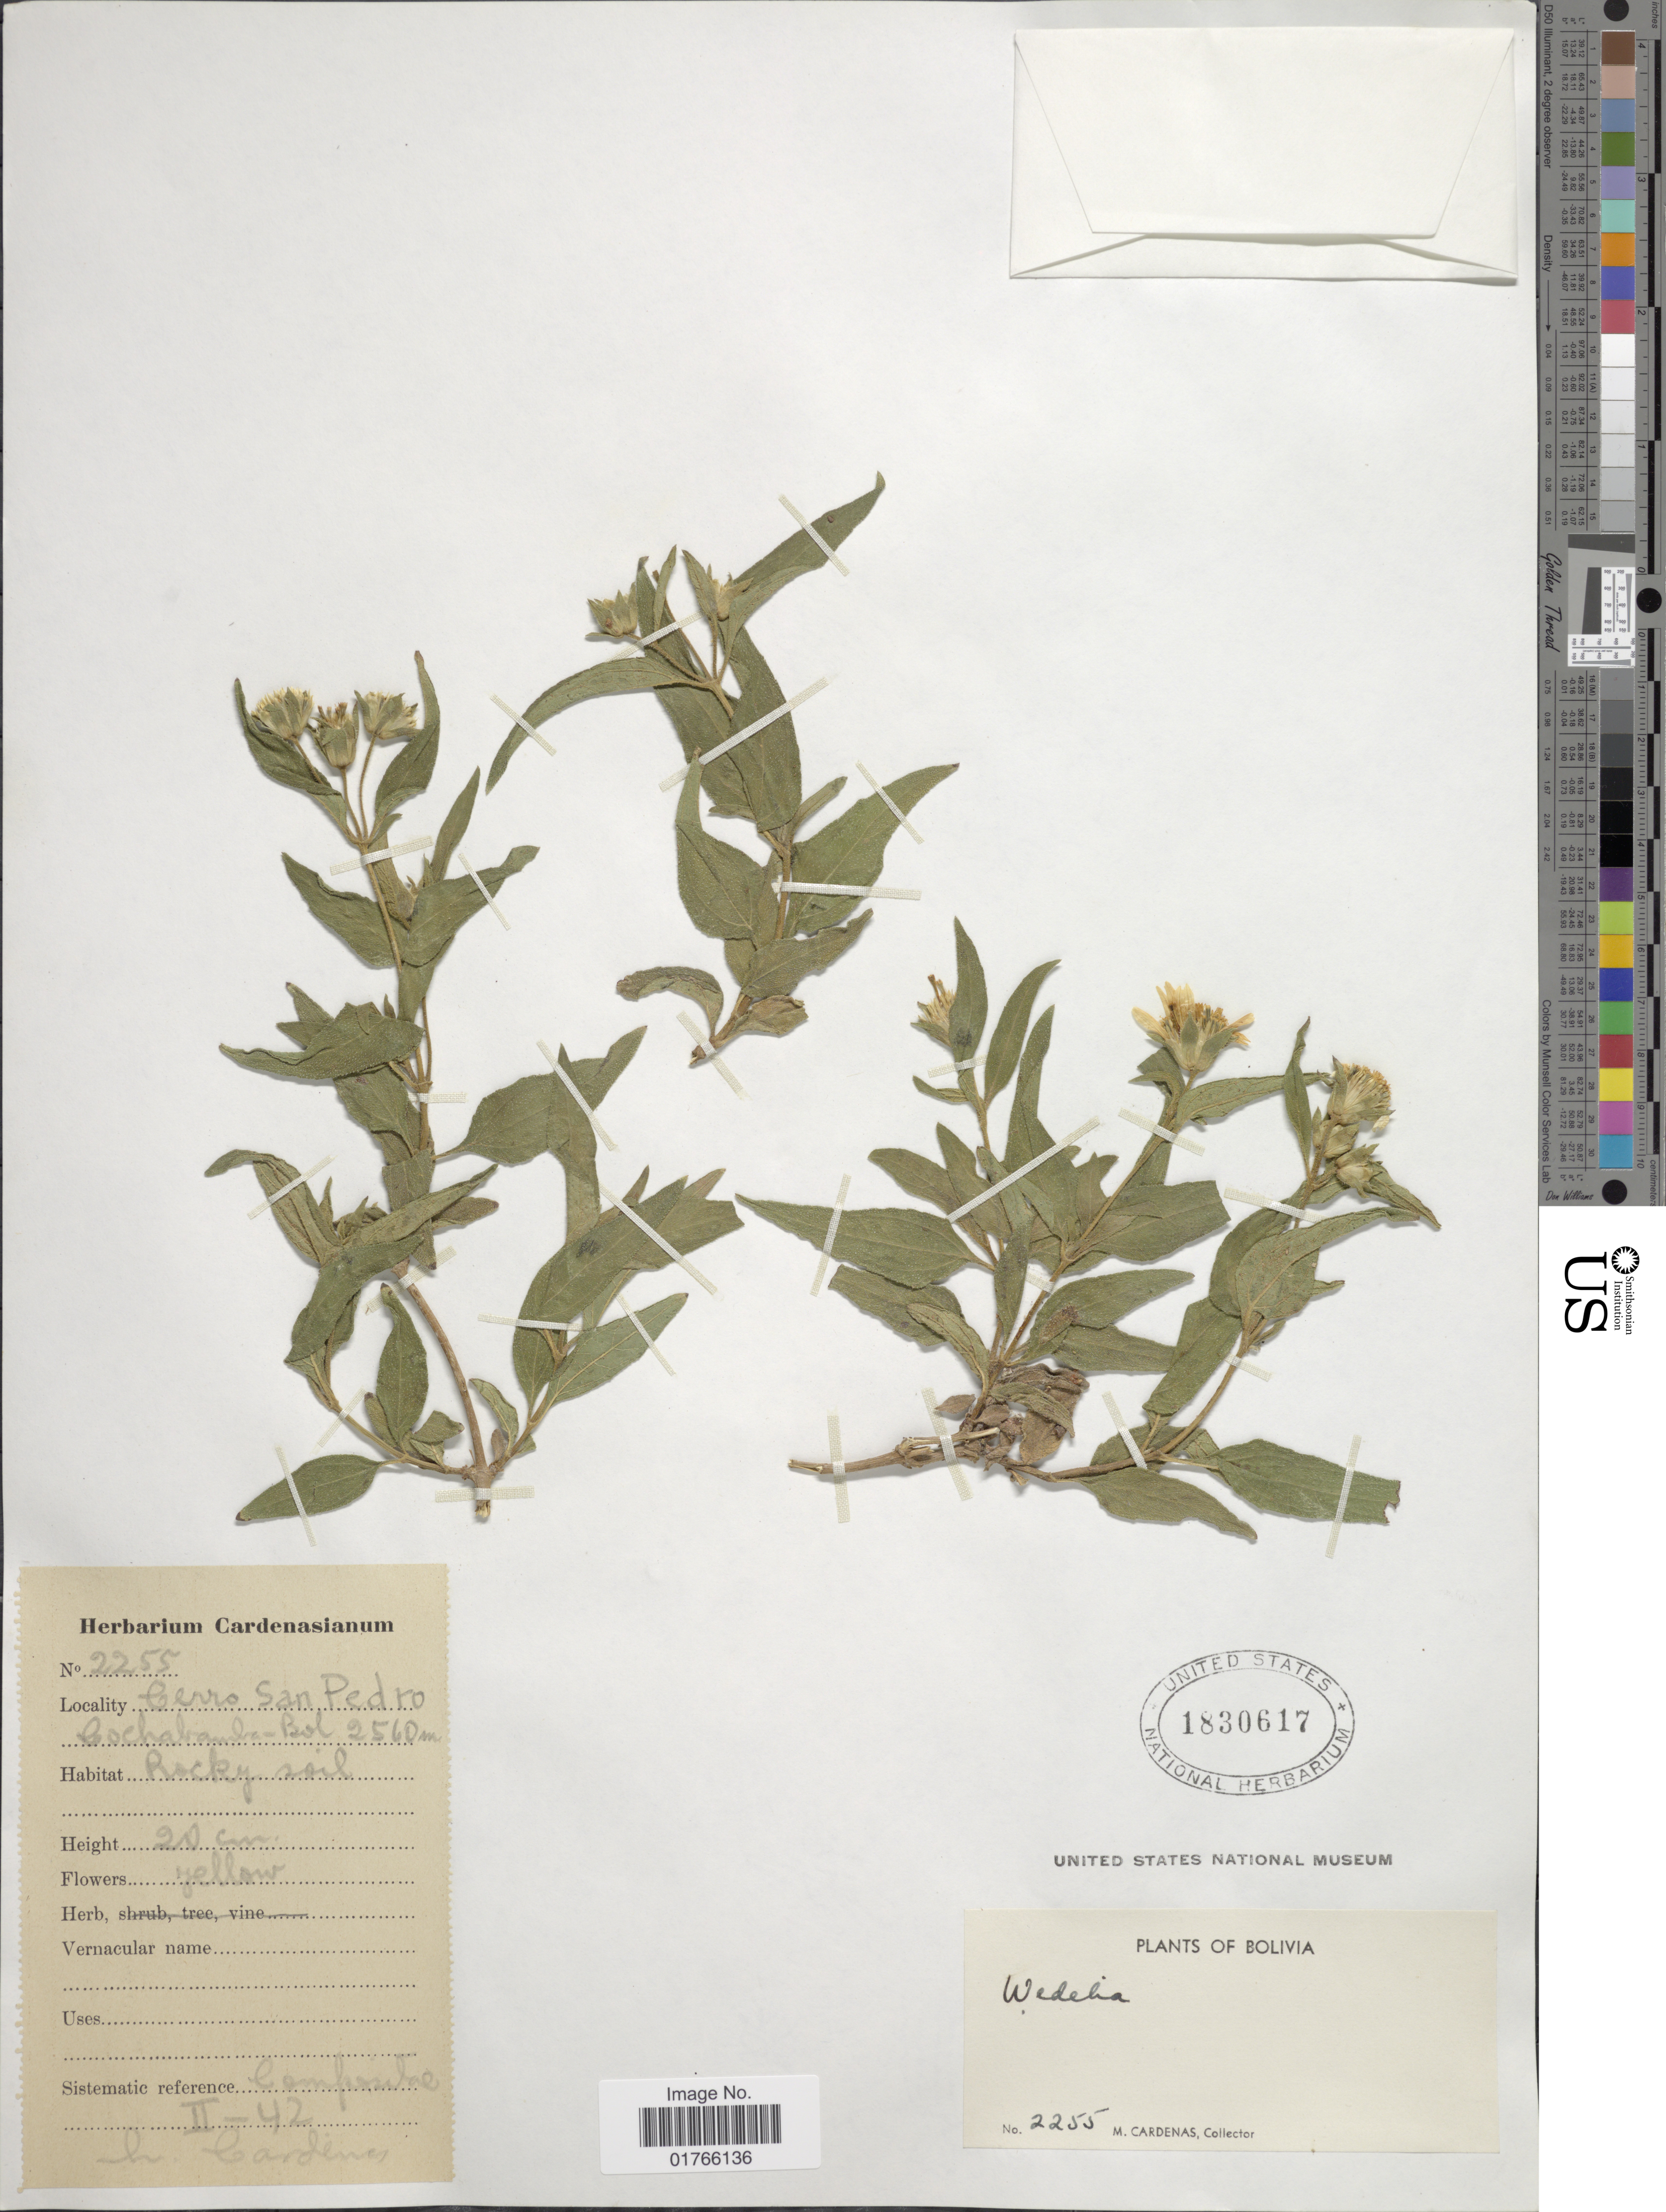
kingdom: Plantae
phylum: Tracheophyta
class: Magnoliopsida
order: Asterales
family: Asteraceae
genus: Aspilia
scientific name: Aspilia sp.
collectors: M. Cárdenas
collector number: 2255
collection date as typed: Transcribed d/m/y: /2/42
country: Bolivia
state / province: Cochabamba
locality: Cerro San Pedro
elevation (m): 2560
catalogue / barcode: US 1830617